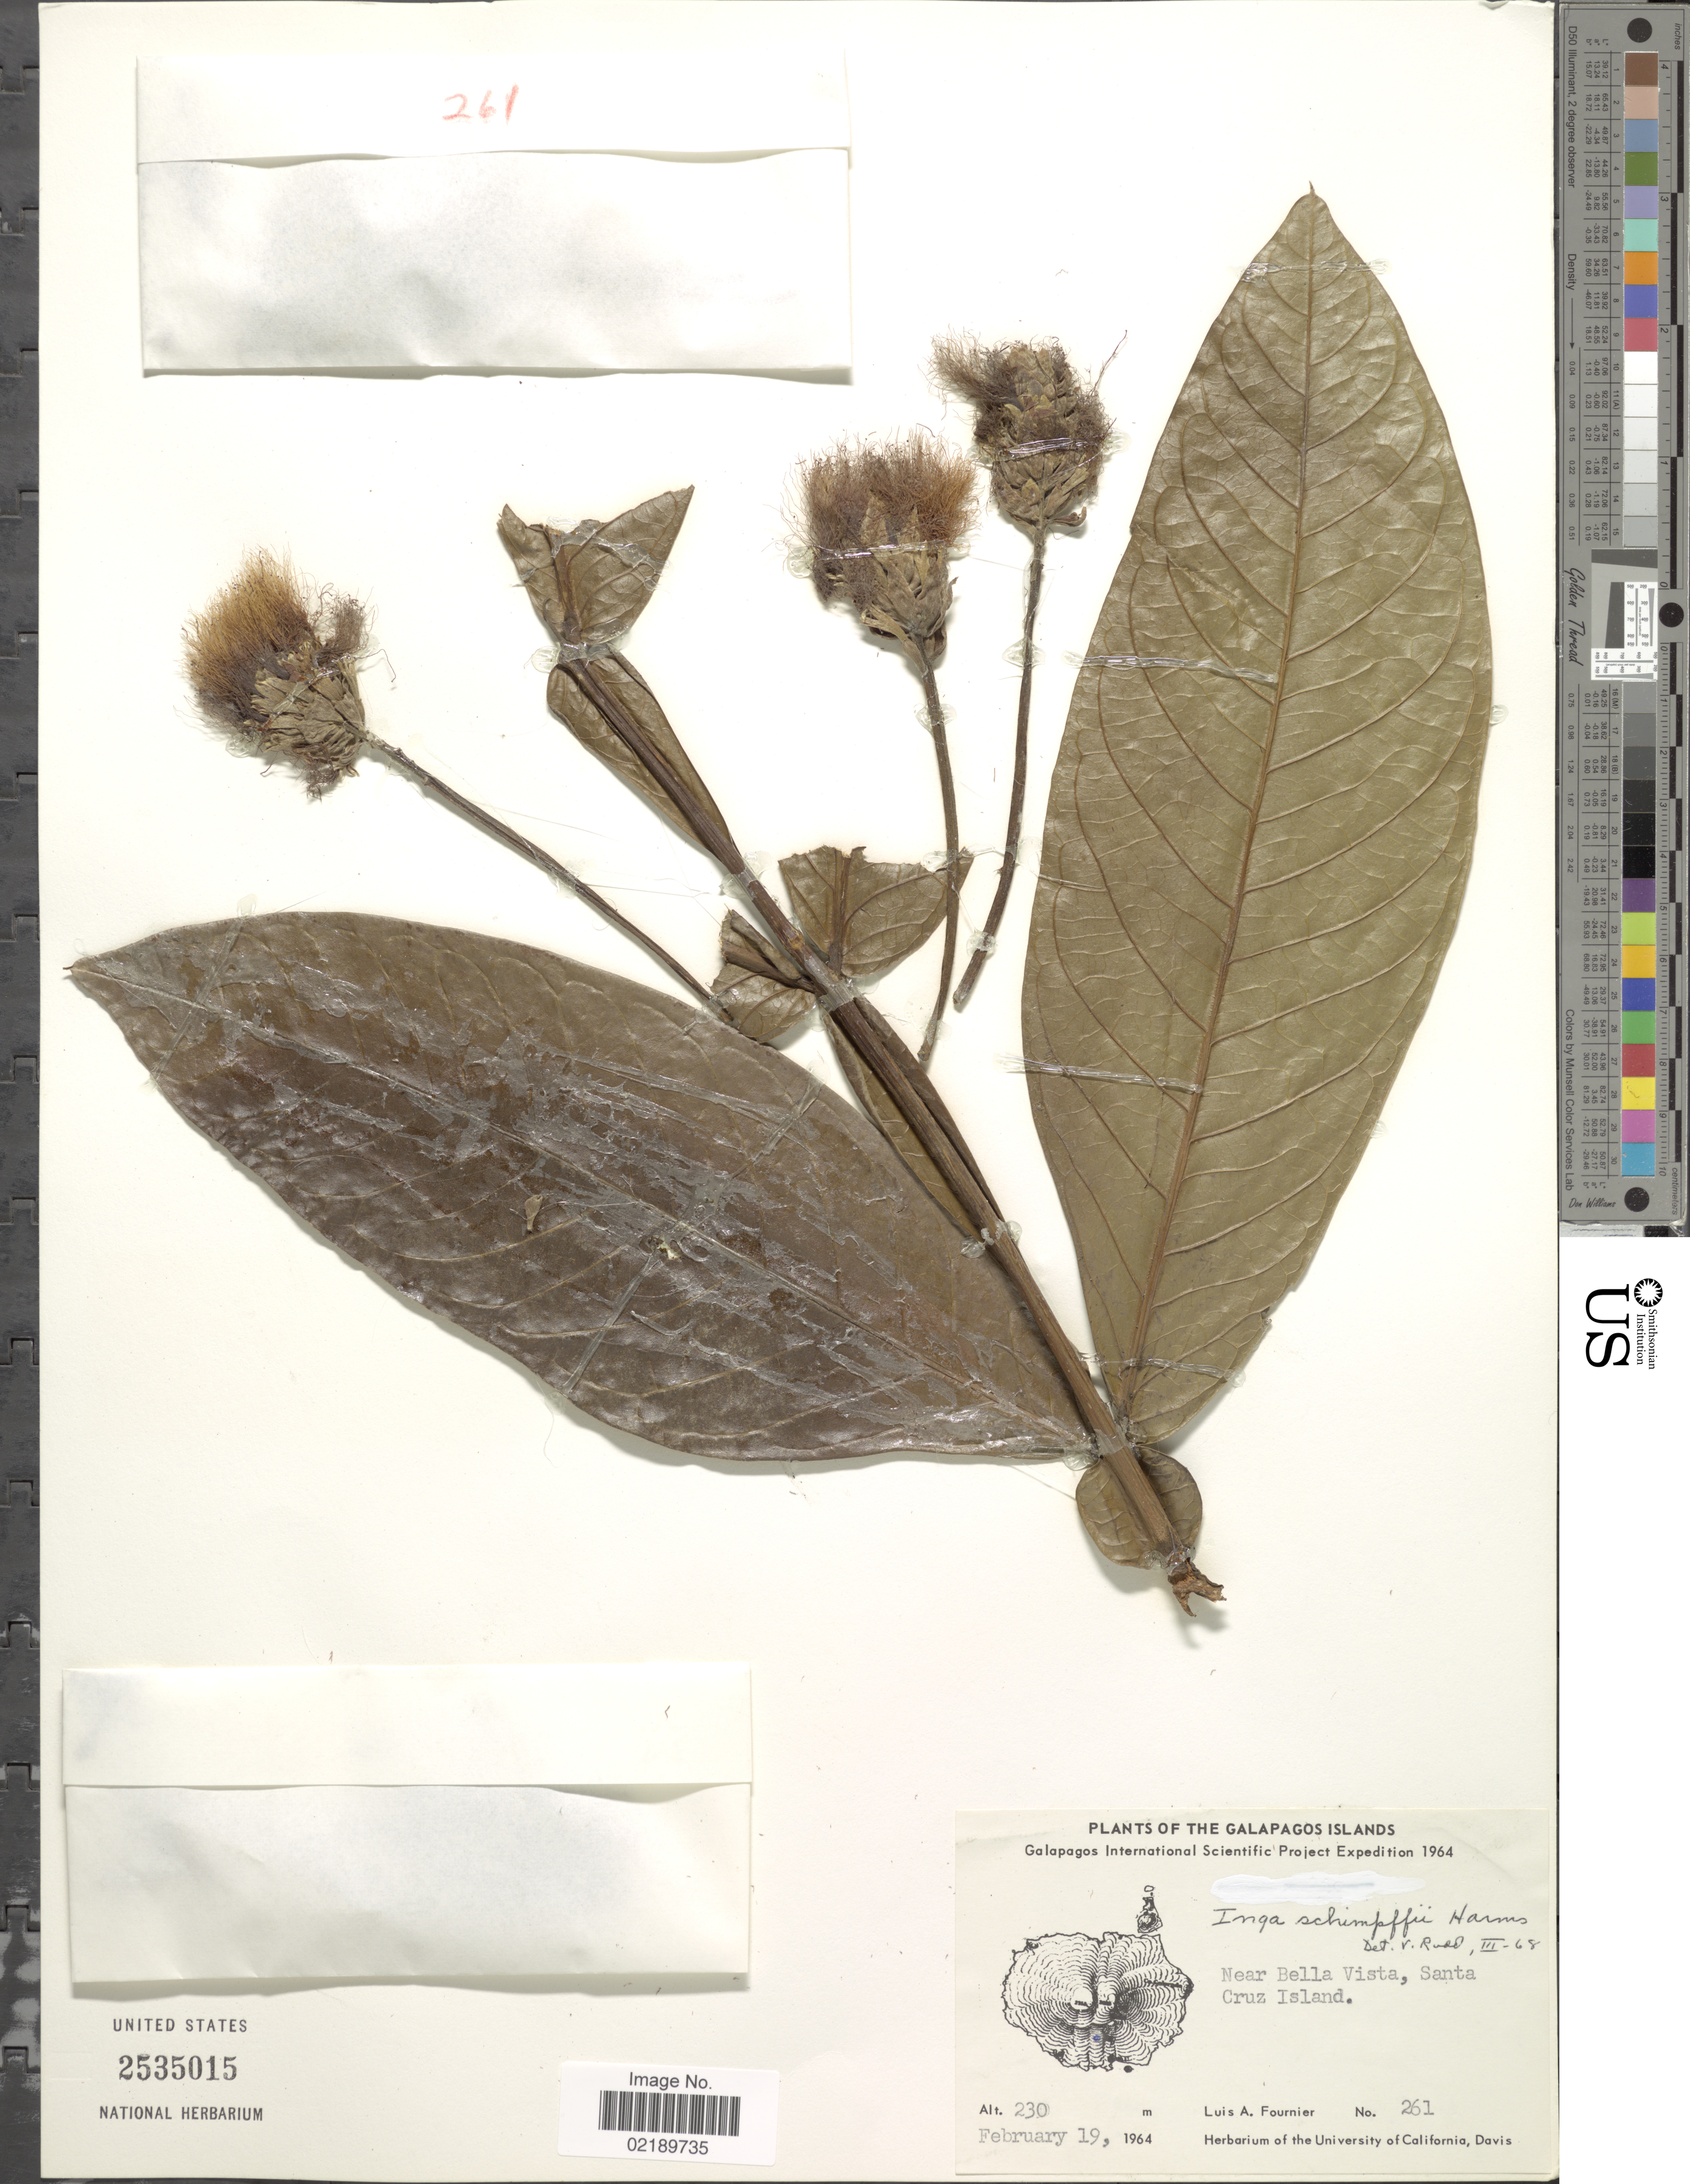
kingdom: Plantae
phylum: Tracheophyta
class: Magnoliopsida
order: Fabales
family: Fabaceae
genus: Inga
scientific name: Inga spectabilis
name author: (Vahl) Willd.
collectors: L. A. Fournier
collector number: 261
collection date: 1964-02-19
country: Ecuador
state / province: Colón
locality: Galapagos Islands. Near Bella Vista, Santa Cruz Island.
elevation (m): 230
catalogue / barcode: US 2535015